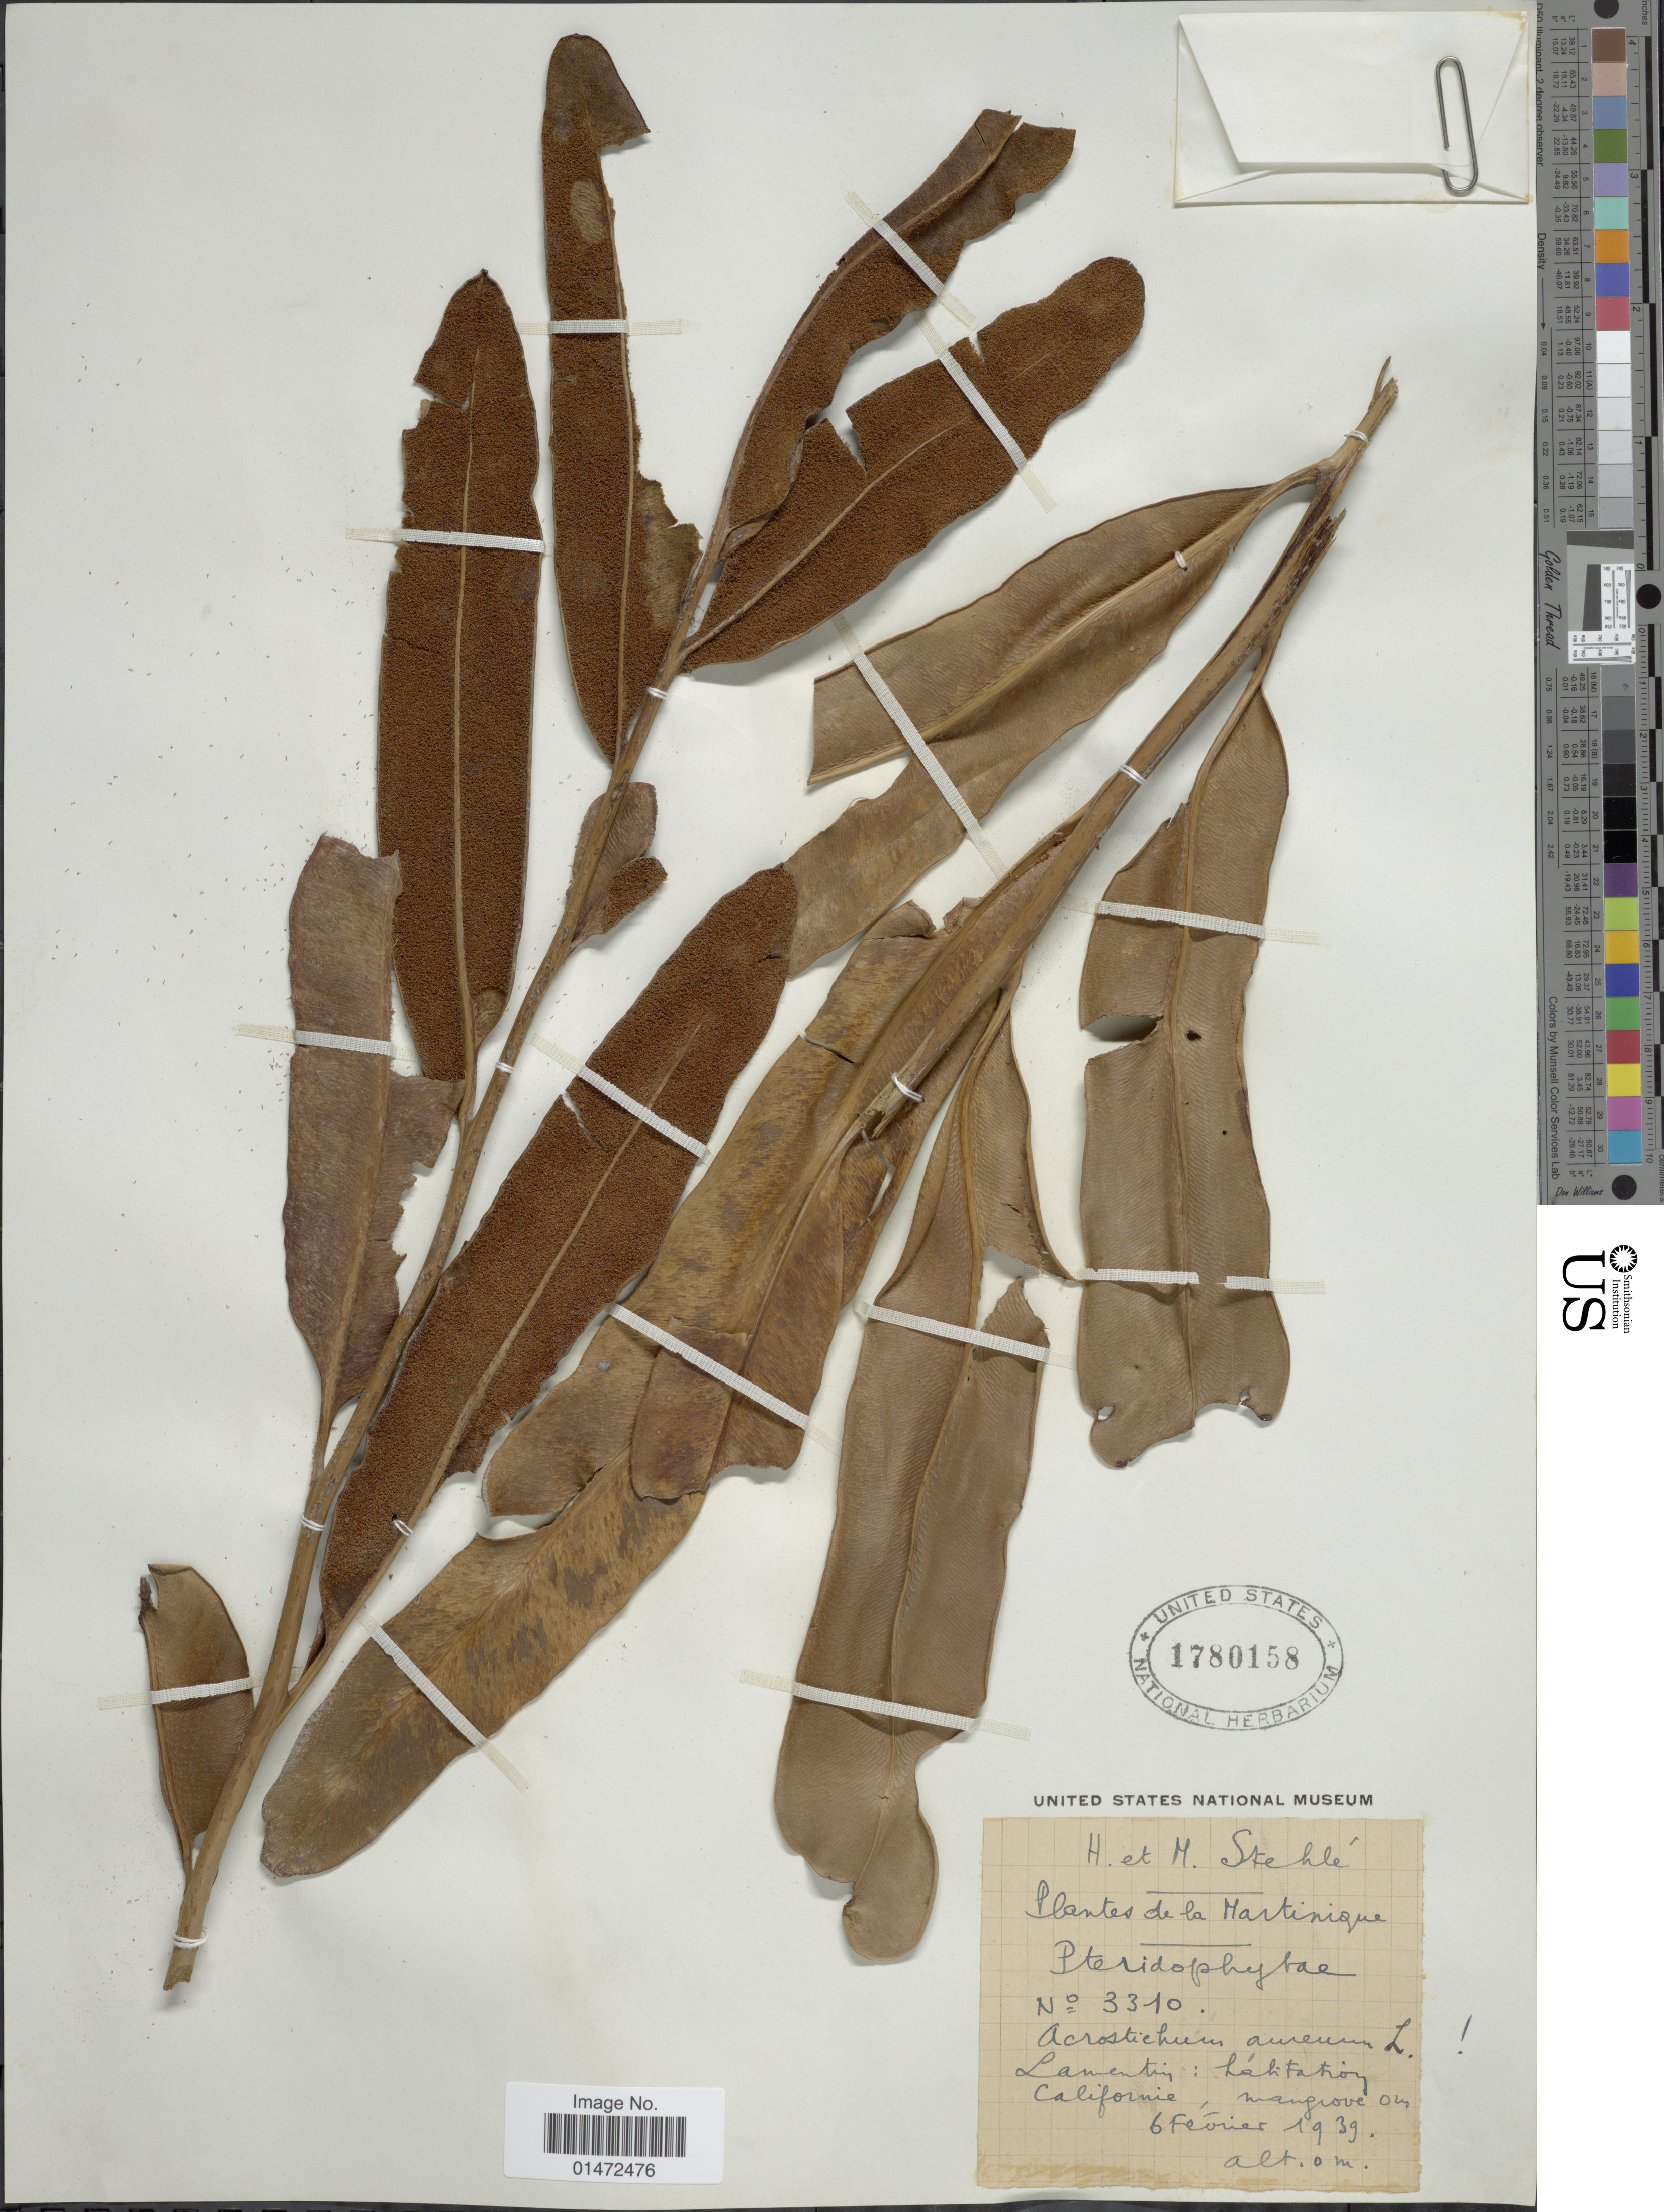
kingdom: Plantae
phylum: Tracheophyta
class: Polypodiopsida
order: Polypodiales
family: Pteridaceae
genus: Acrostichum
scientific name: Acrostichum aureum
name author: L.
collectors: H. Stehlé & M. Stehlé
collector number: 3310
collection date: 1939-02-06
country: Martinique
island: Martinique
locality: Lamentin: hábitation California, mangrove.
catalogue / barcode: US 1780158